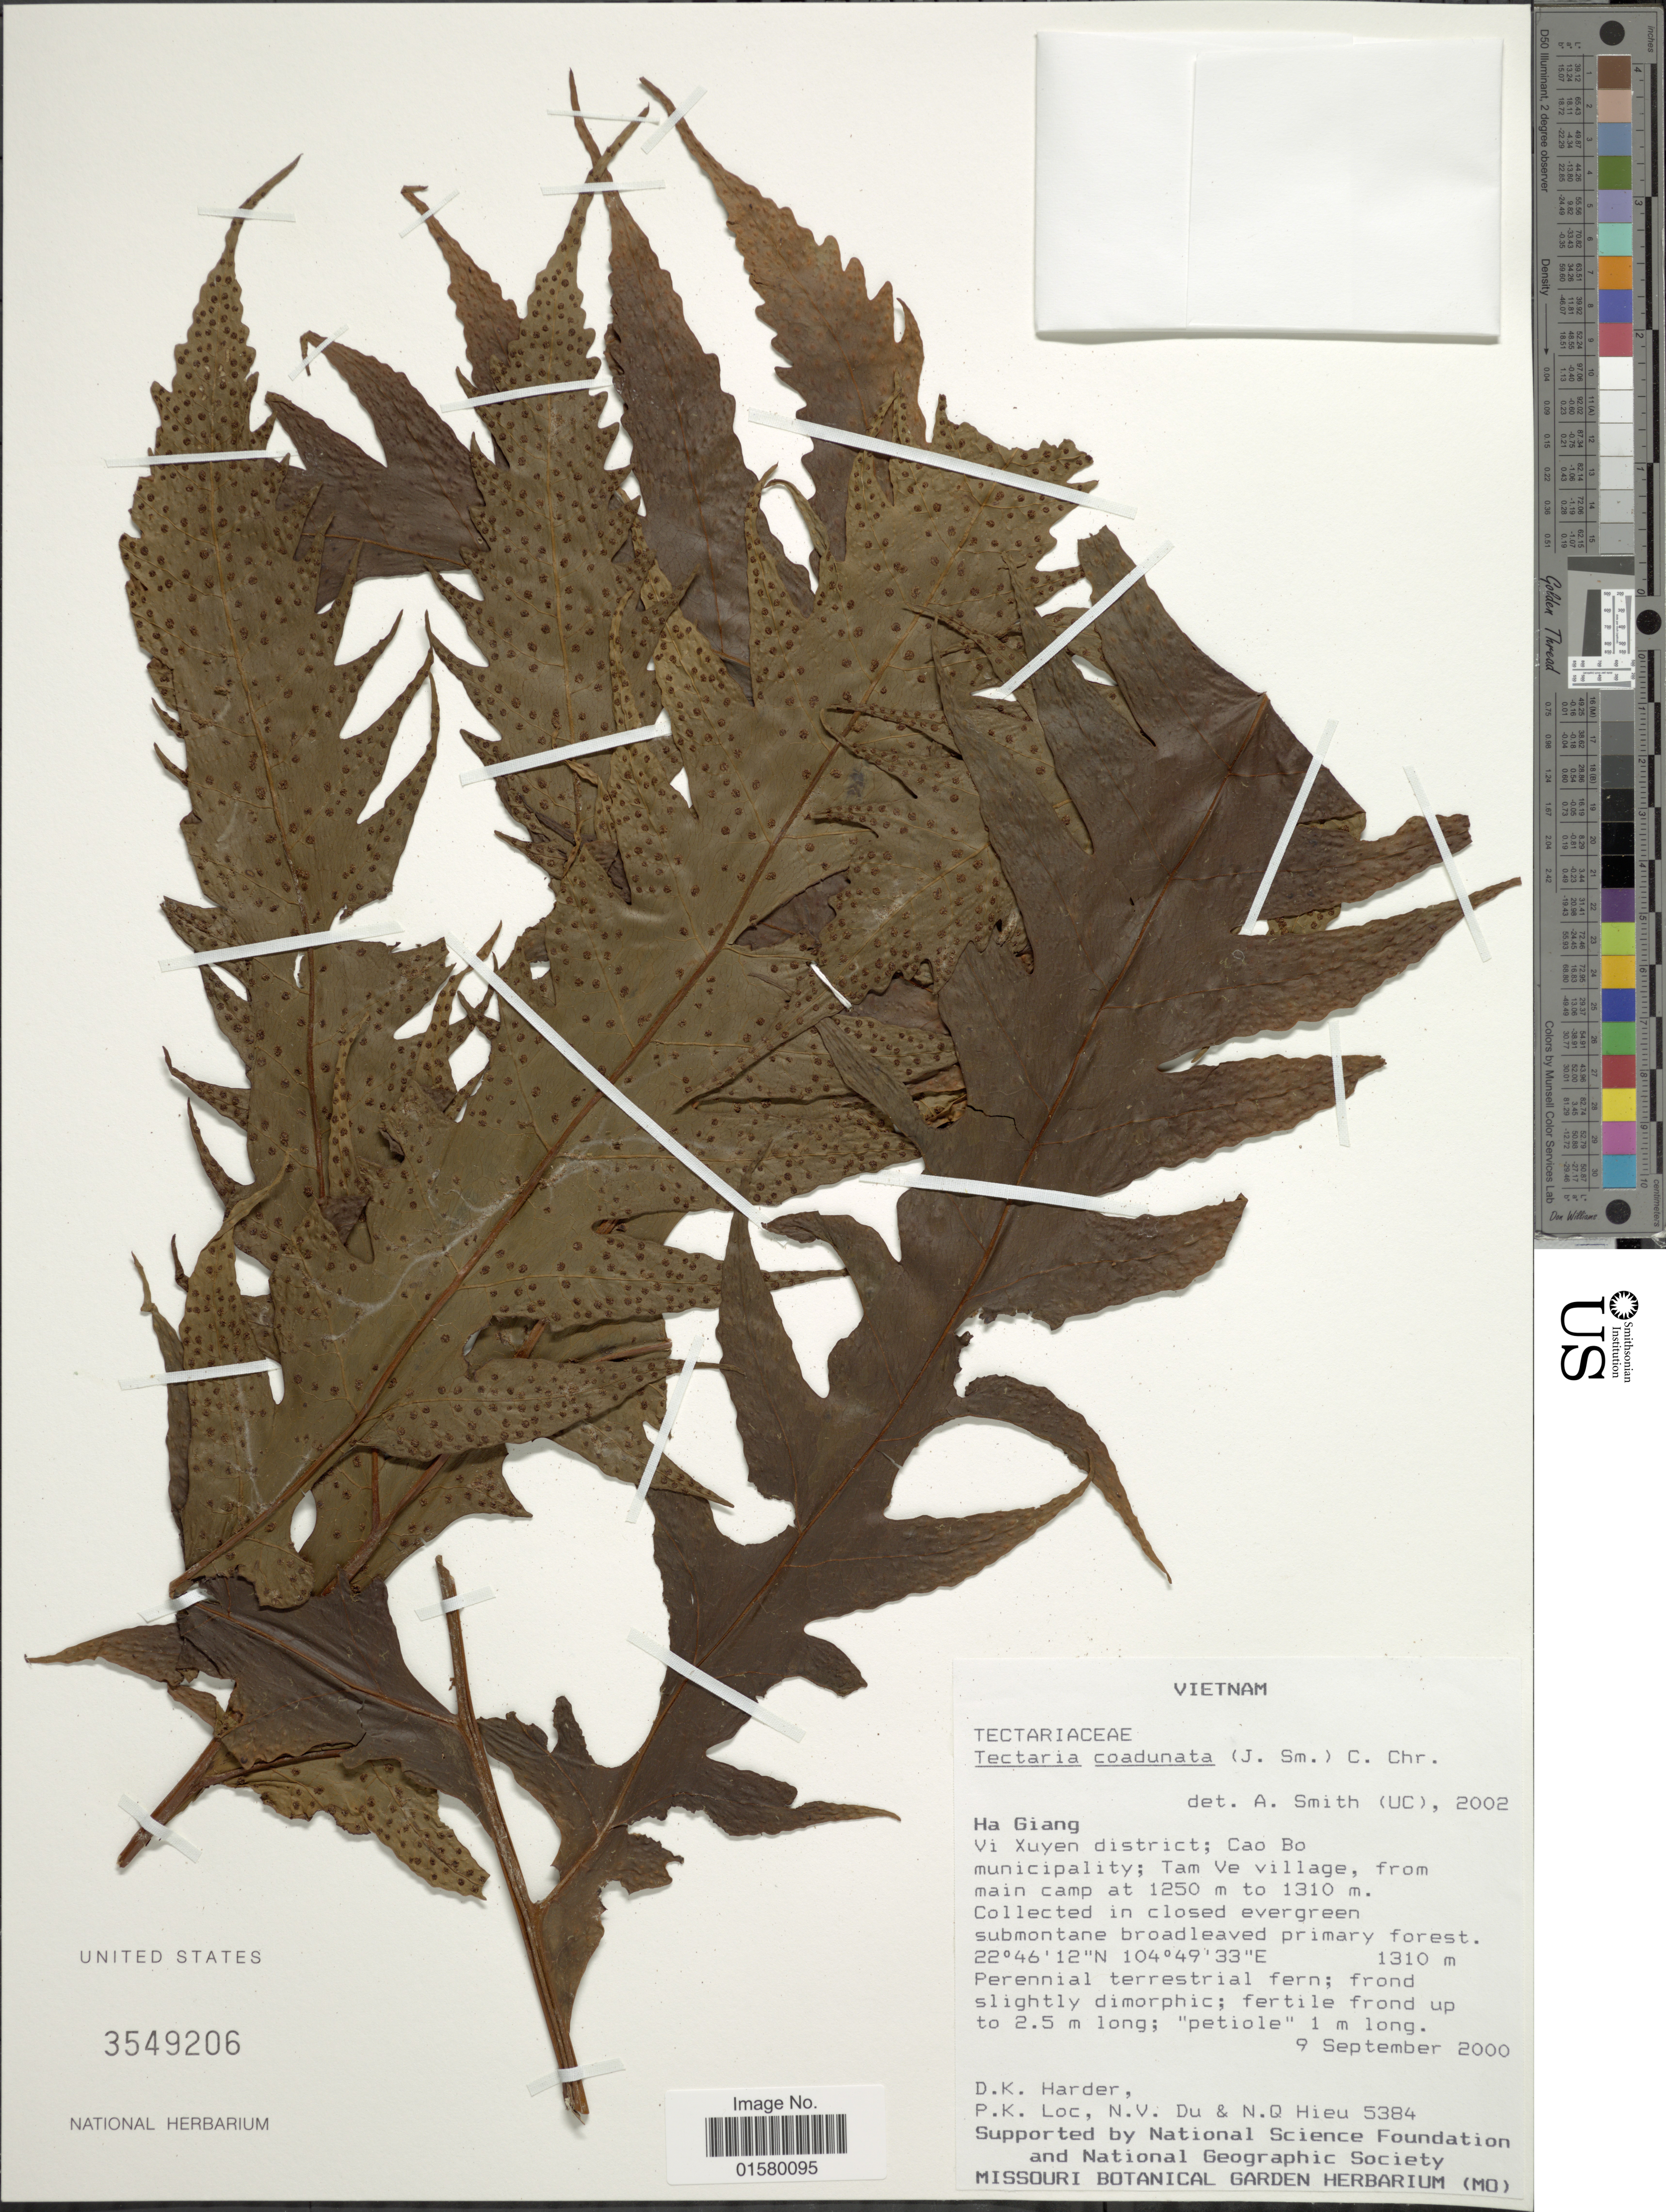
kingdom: Plantae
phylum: Tracheophyta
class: Polypodiopsida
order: Polypodiales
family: Tectariaceae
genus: Tectaria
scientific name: Tectaria coadunata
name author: (J. Sm.) C. Chr.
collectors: D. Harder, P. K. Lôc, N. Du & N. Hieu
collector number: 5384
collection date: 2000-09-09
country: Vietnam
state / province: Ha Giang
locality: Ha Giang, Vi Zuyen district; Cao Bo municipality; Tam Ve village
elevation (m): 1250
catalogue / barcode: US 3549206